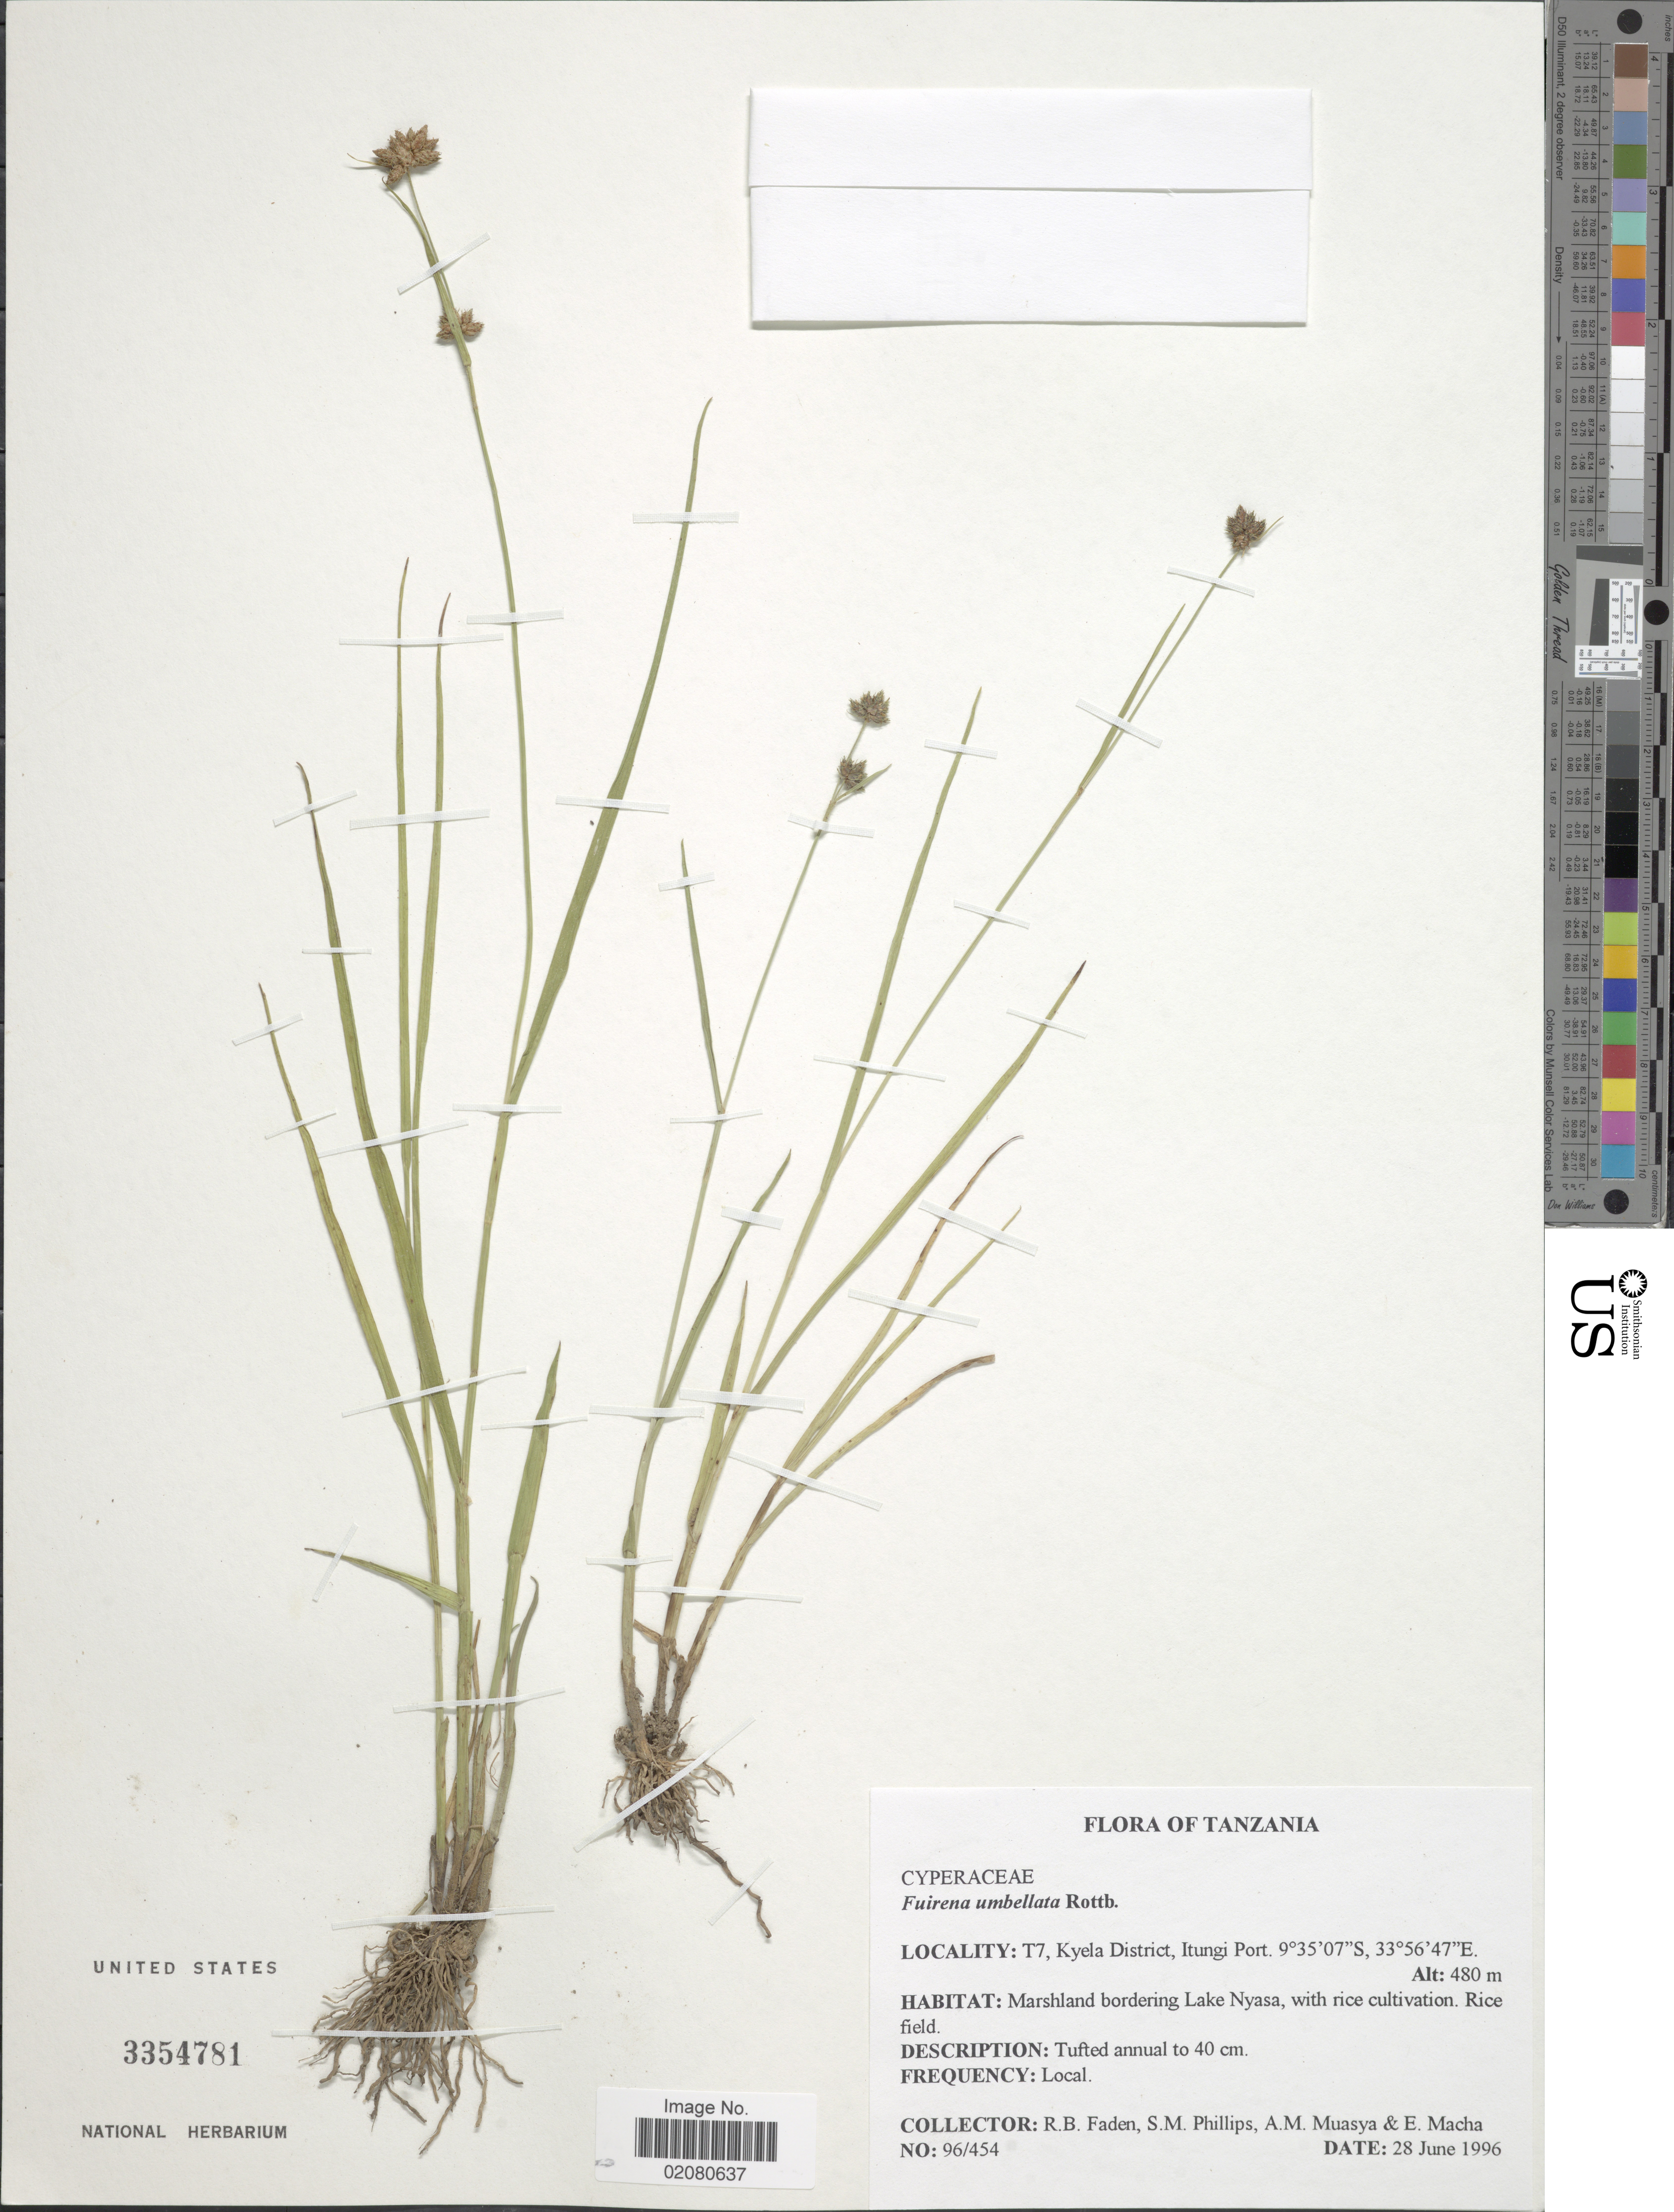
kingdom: Plantae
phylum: Tracheophyta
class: Liliopsida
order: Poales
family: Cyperaceae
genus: Fuirena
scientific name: Fuirena umbellata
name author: Rottb.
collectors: R. B. Faden, S. M. Phillips, A. Muasya & E. Macha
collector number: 96/454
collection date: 1996-06-28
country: Tanzania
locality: T7, Kyela District, Itugi Port.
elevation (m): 480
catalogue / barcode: US 3354781